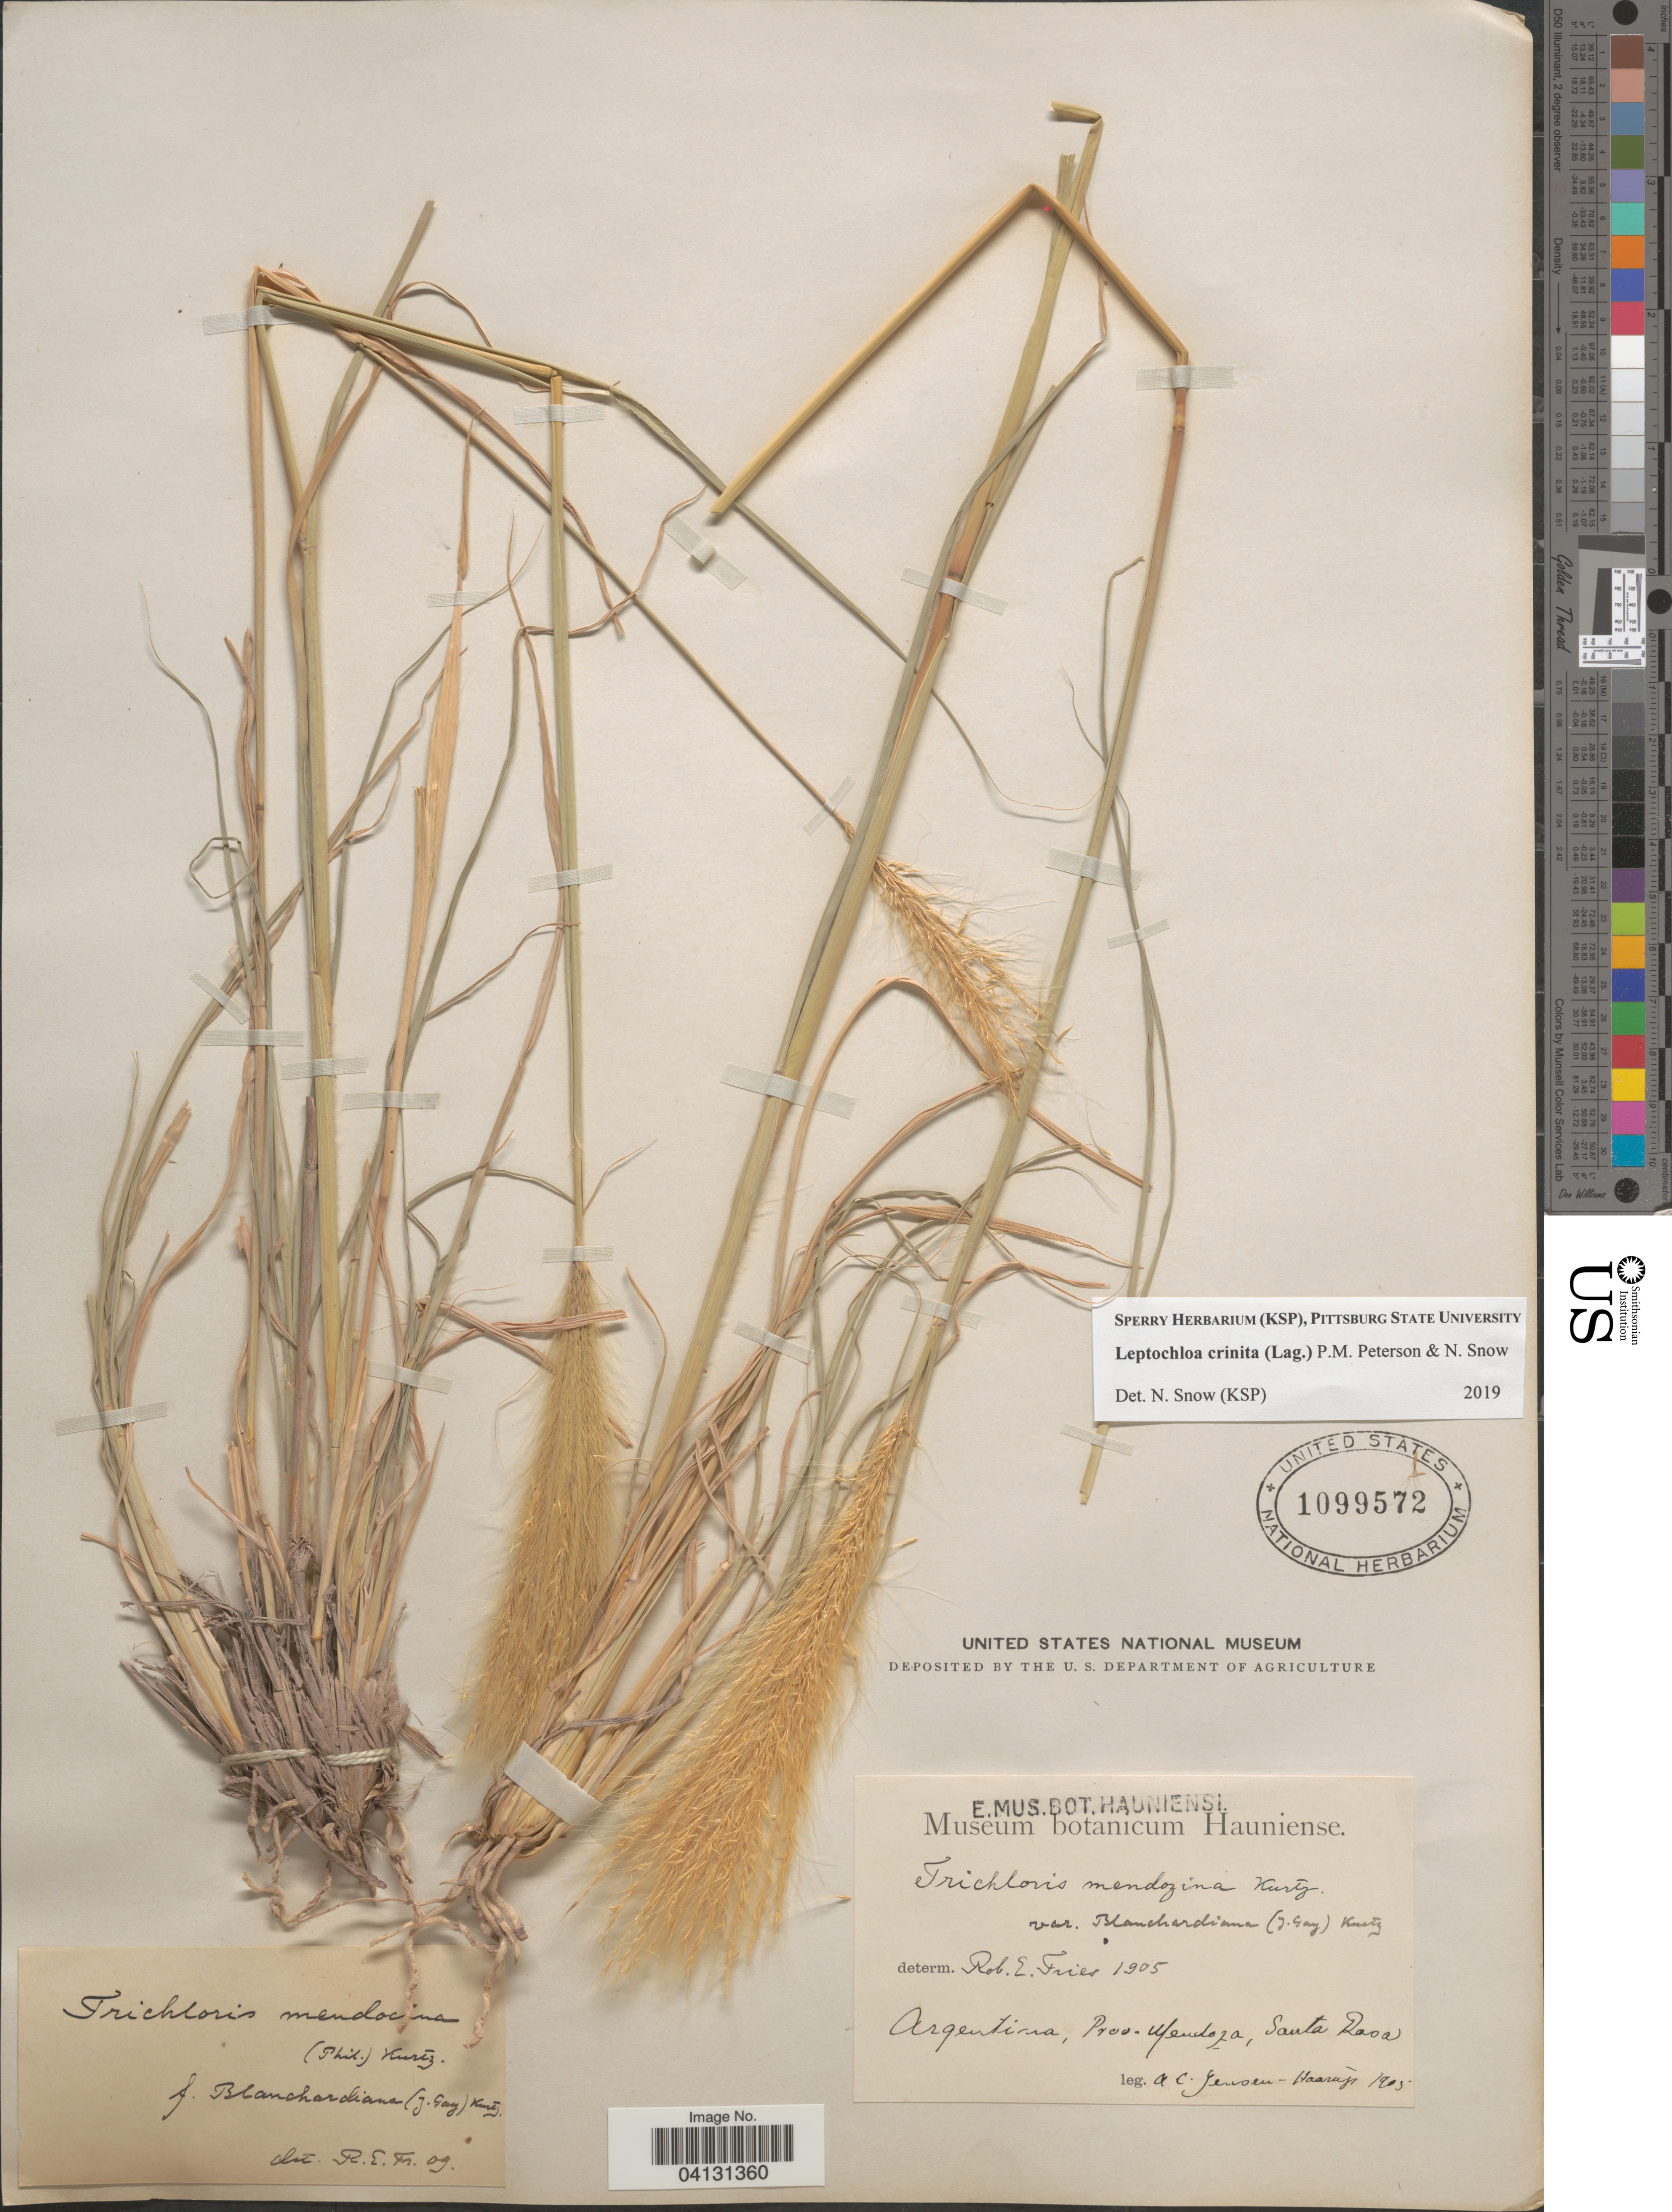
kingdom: Plantae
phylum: Tracheophyta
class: Liliopsida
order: Poales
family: Poaceae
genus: Leptochloa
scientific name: Leptochloa crinita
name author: (Lag.) P.M. Peterson & N. Snow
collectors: A. C. Jensen-Haarup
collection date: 1905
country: Argentina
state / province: Mendoza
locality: Santa Rosa.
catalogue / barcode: US 1099572